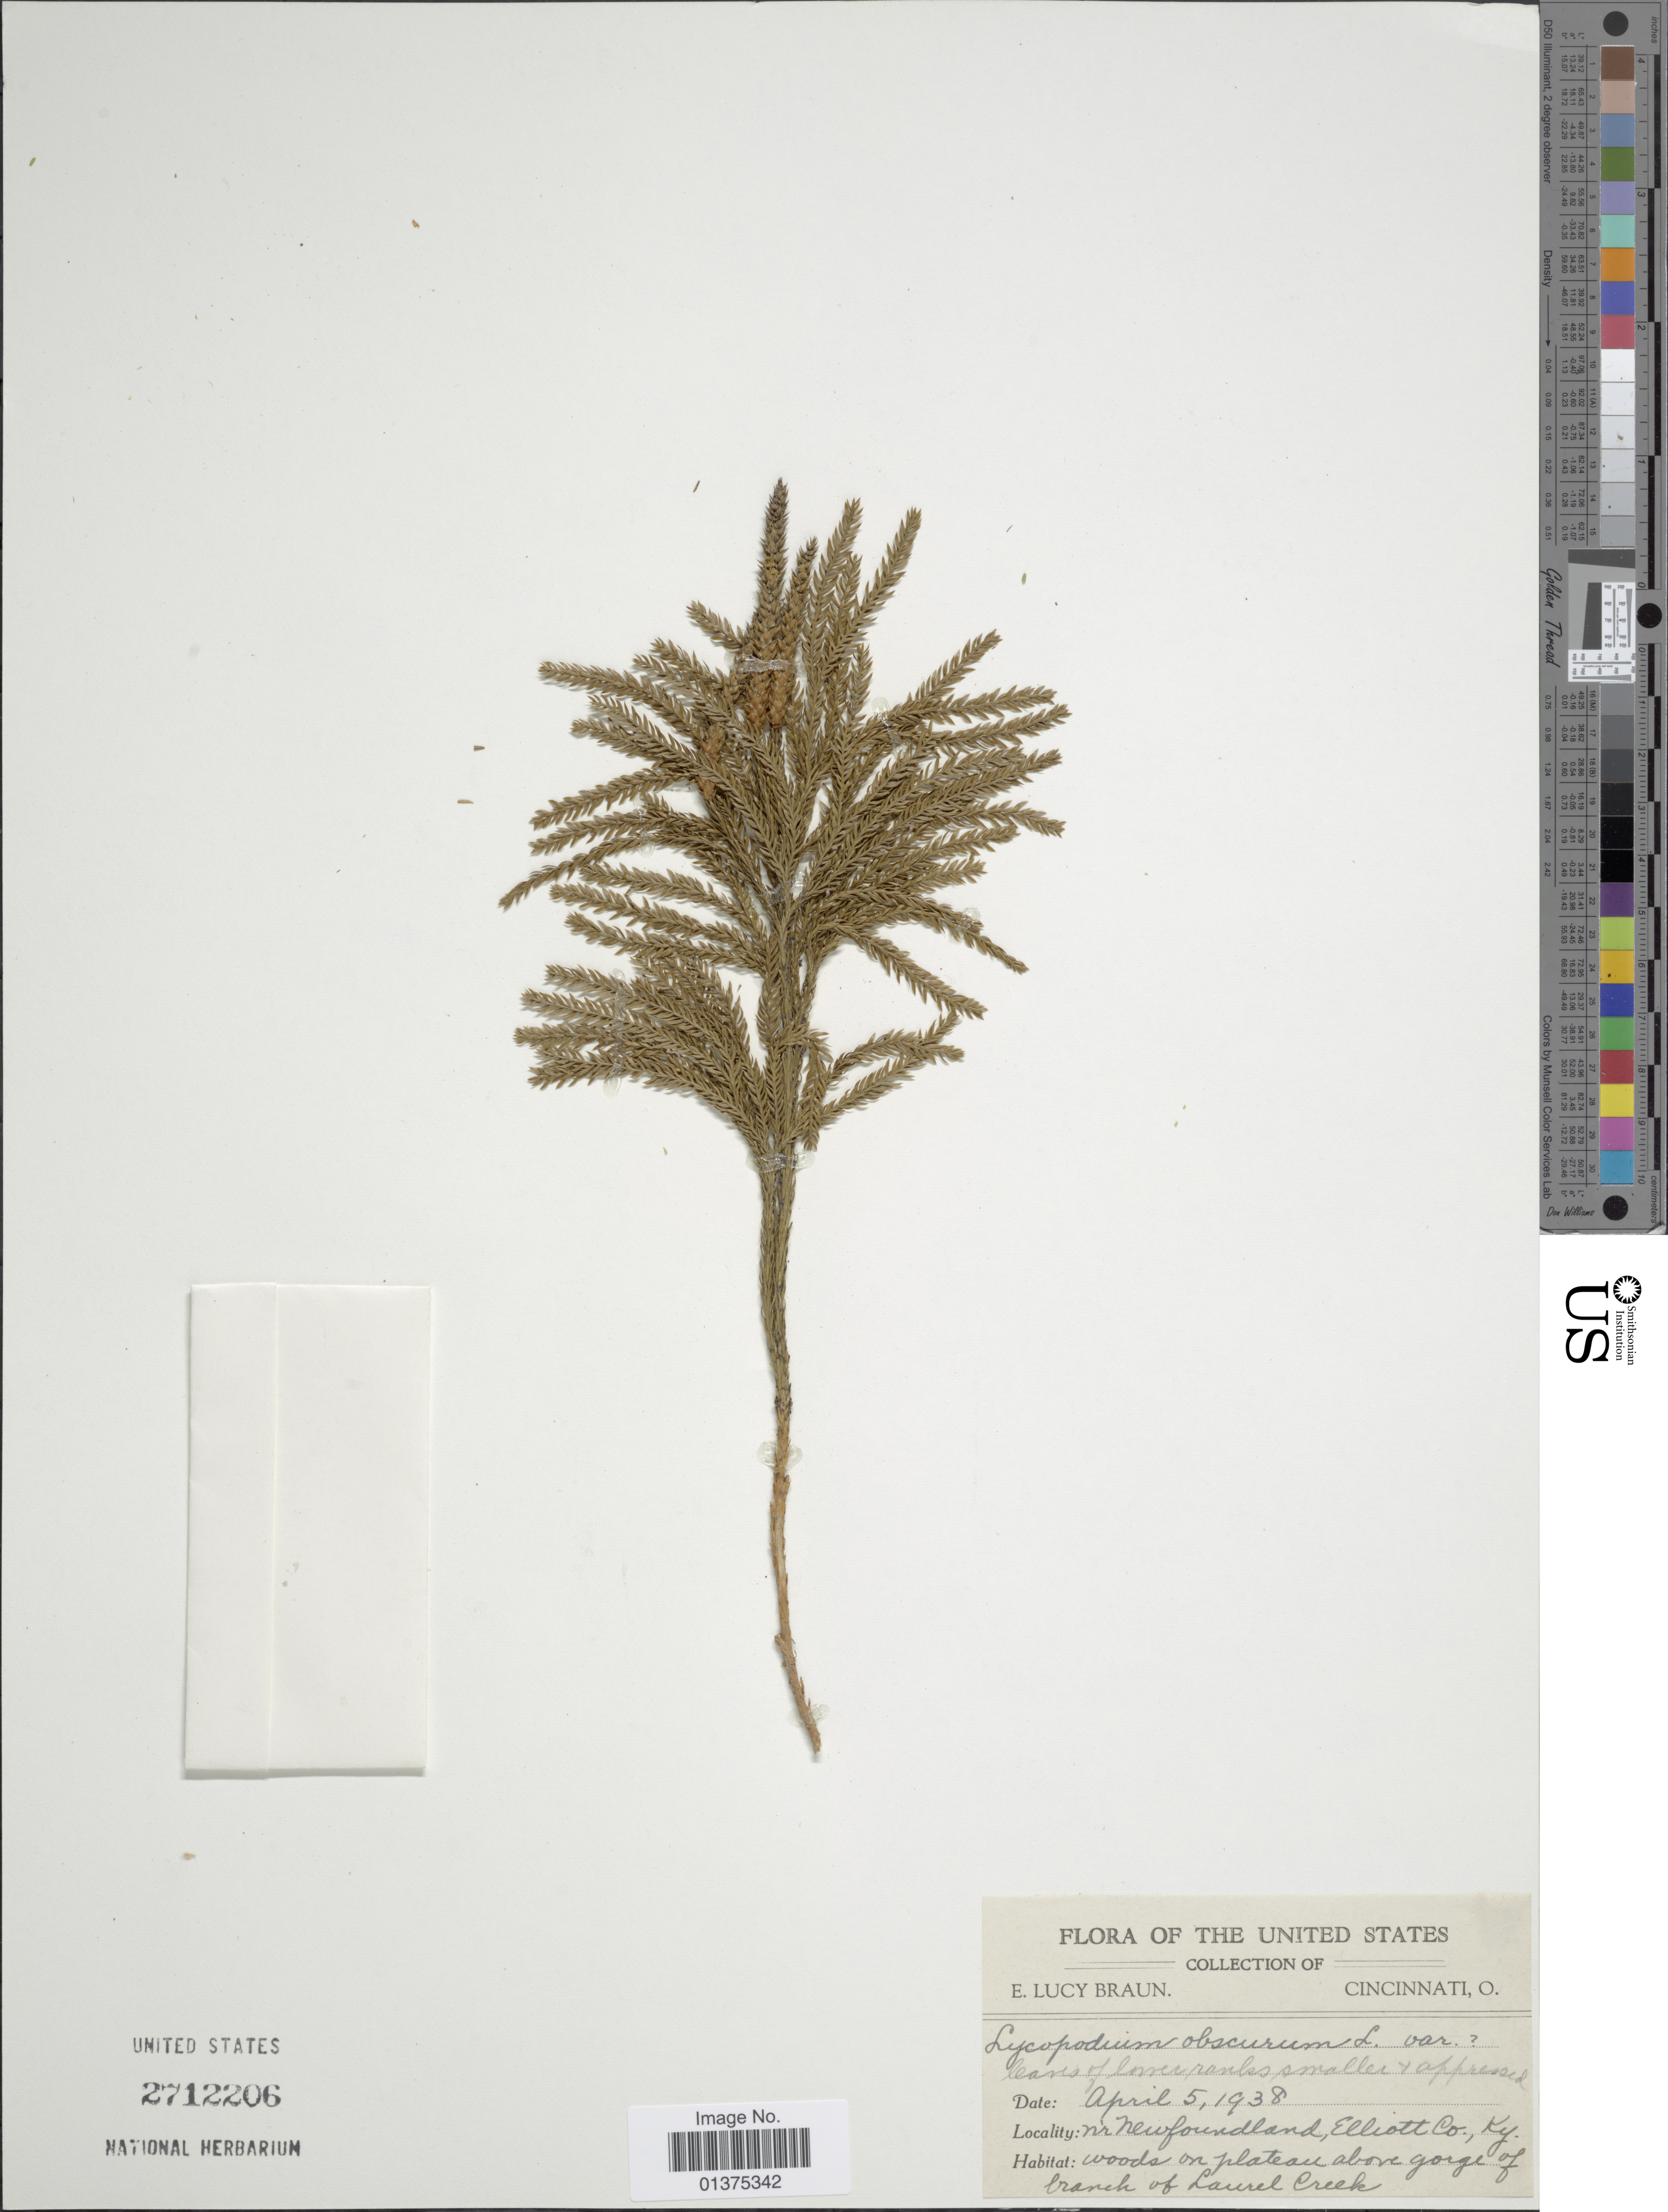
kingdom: Plantae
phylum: Tracheophyta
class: Lycopodiopsida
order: Lycopodiales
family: Lycopodiaceae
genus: Dendrolycopodium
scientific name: Dendrolycopodium obscurum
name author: (L.) A. Haines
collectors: E. L. Braun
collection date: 1938-04-05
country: United States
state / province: Kentucky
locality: Nr. Newfoundland, Elliott Co.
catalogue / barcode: US 2712206